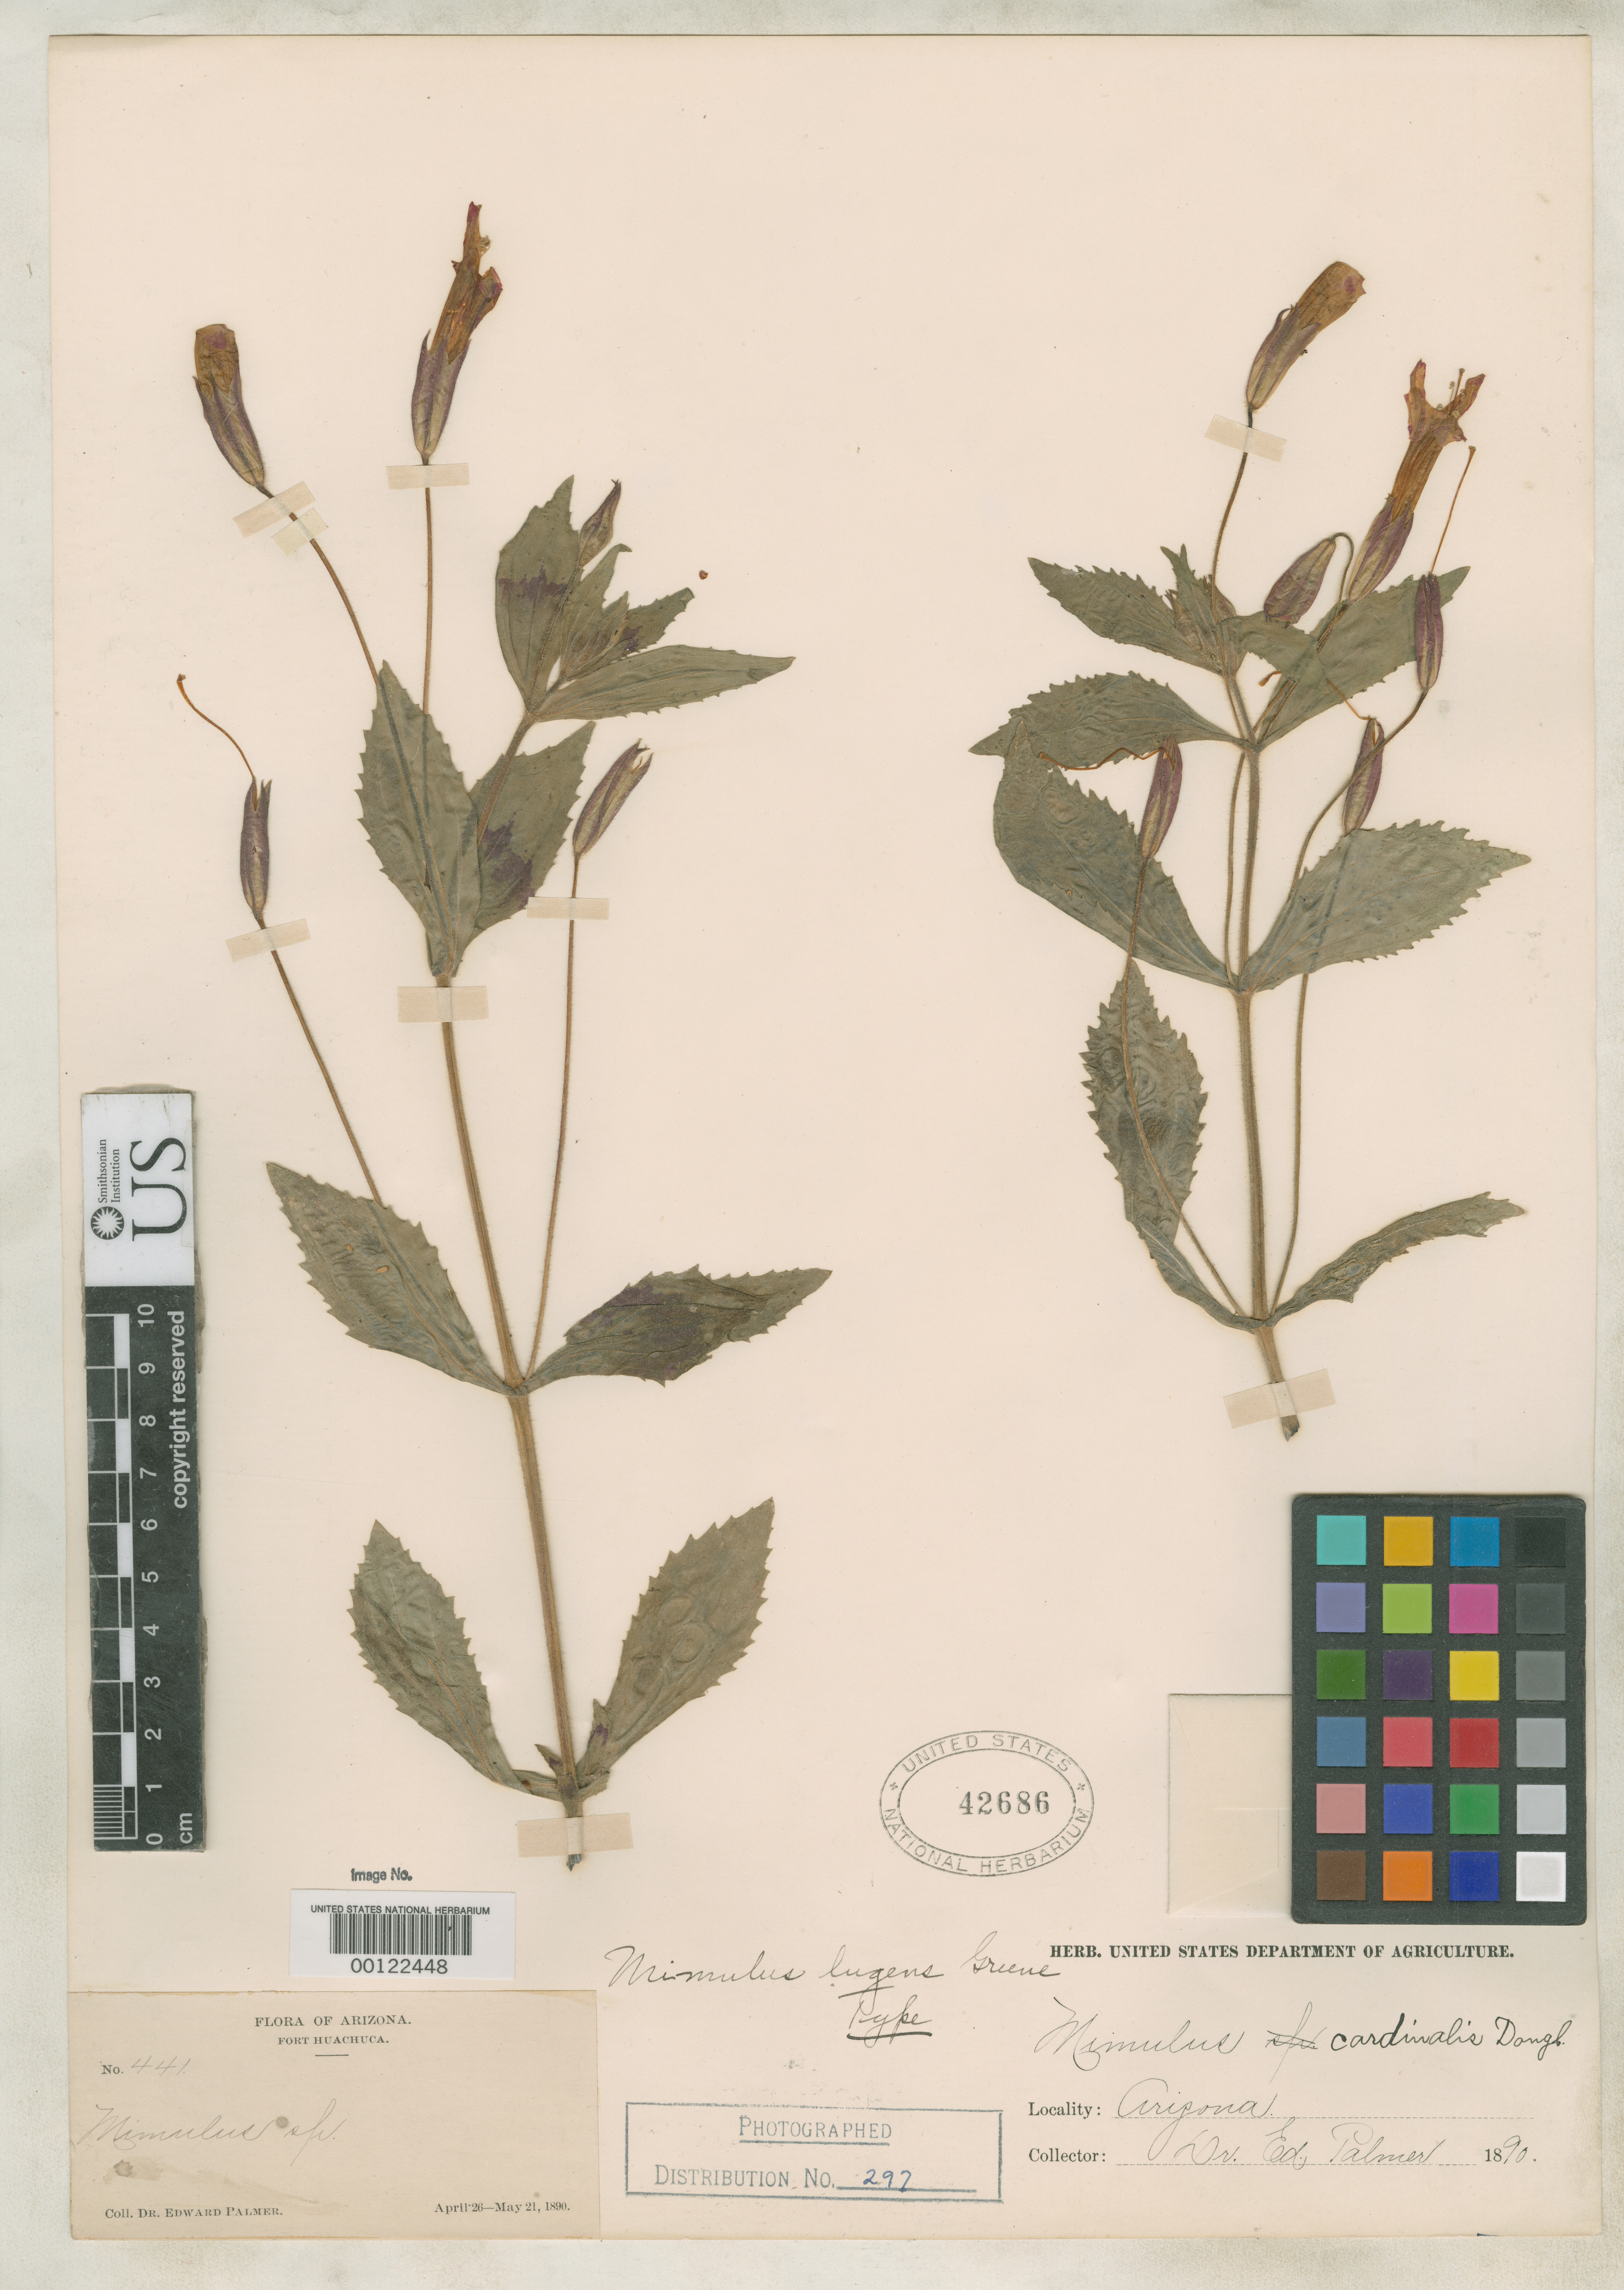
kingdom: Plantae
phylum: Tracheophyta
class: Magnoliopsida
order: Lamiales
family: Phrymaceae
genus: Mimulus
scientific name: Mimulus lugens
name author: Greene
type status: Syntype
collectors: E. Palmer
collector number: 441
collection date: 1890-04-26/1890-05-21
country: United States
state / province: Arizona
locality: Fort Huachuca.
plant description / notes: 2 collections cited in protologue; this specimen annotated "Type" (by Greene?) and possibly to be considered the holotype.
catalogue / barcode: US 42686